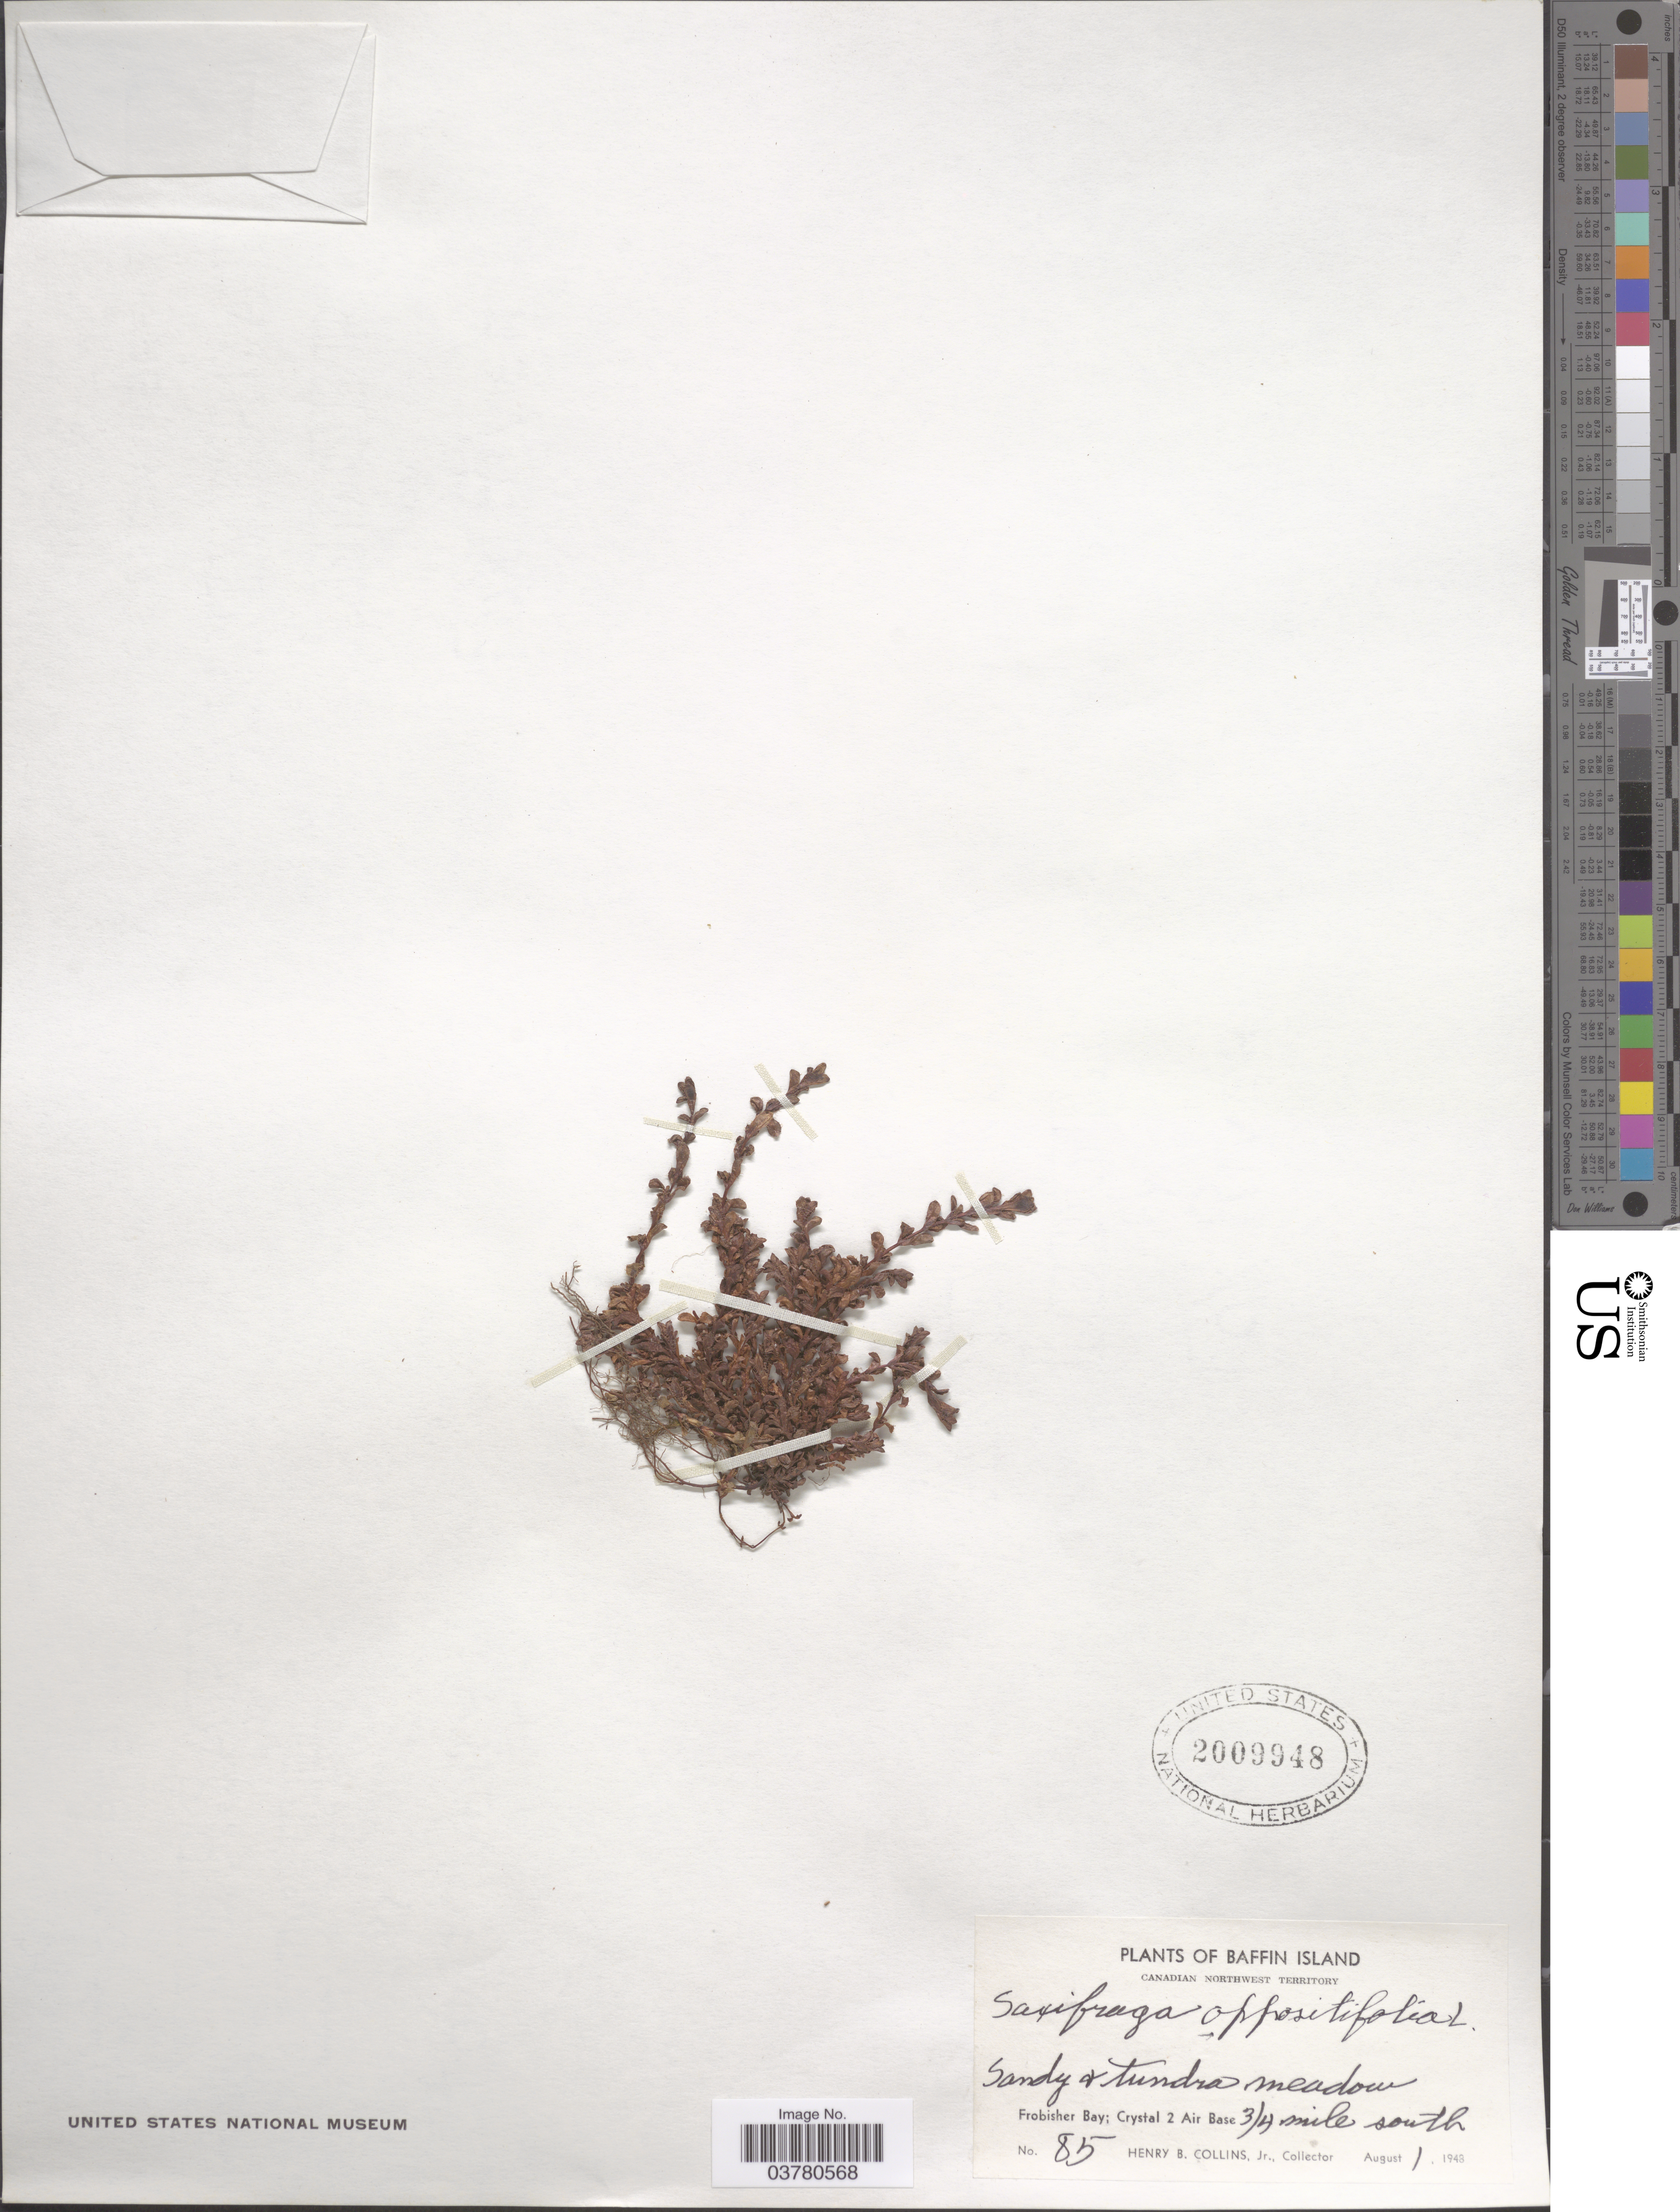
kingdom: Plantae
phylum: Tracheophyta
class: Magnoliopsida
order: Saxifragales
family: Saxifragaceae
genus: Saxifraga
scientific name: Saxifraga oppositifolia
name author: L.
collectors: H. Collins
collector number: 85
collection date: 1948-08-01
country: Canada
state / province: Nunavut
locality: Baffin Island. Canadian Northwest Territory. Frobisher Bay; Crystal 2 Air Base. ¾ mile south.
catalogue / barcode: US 2009948